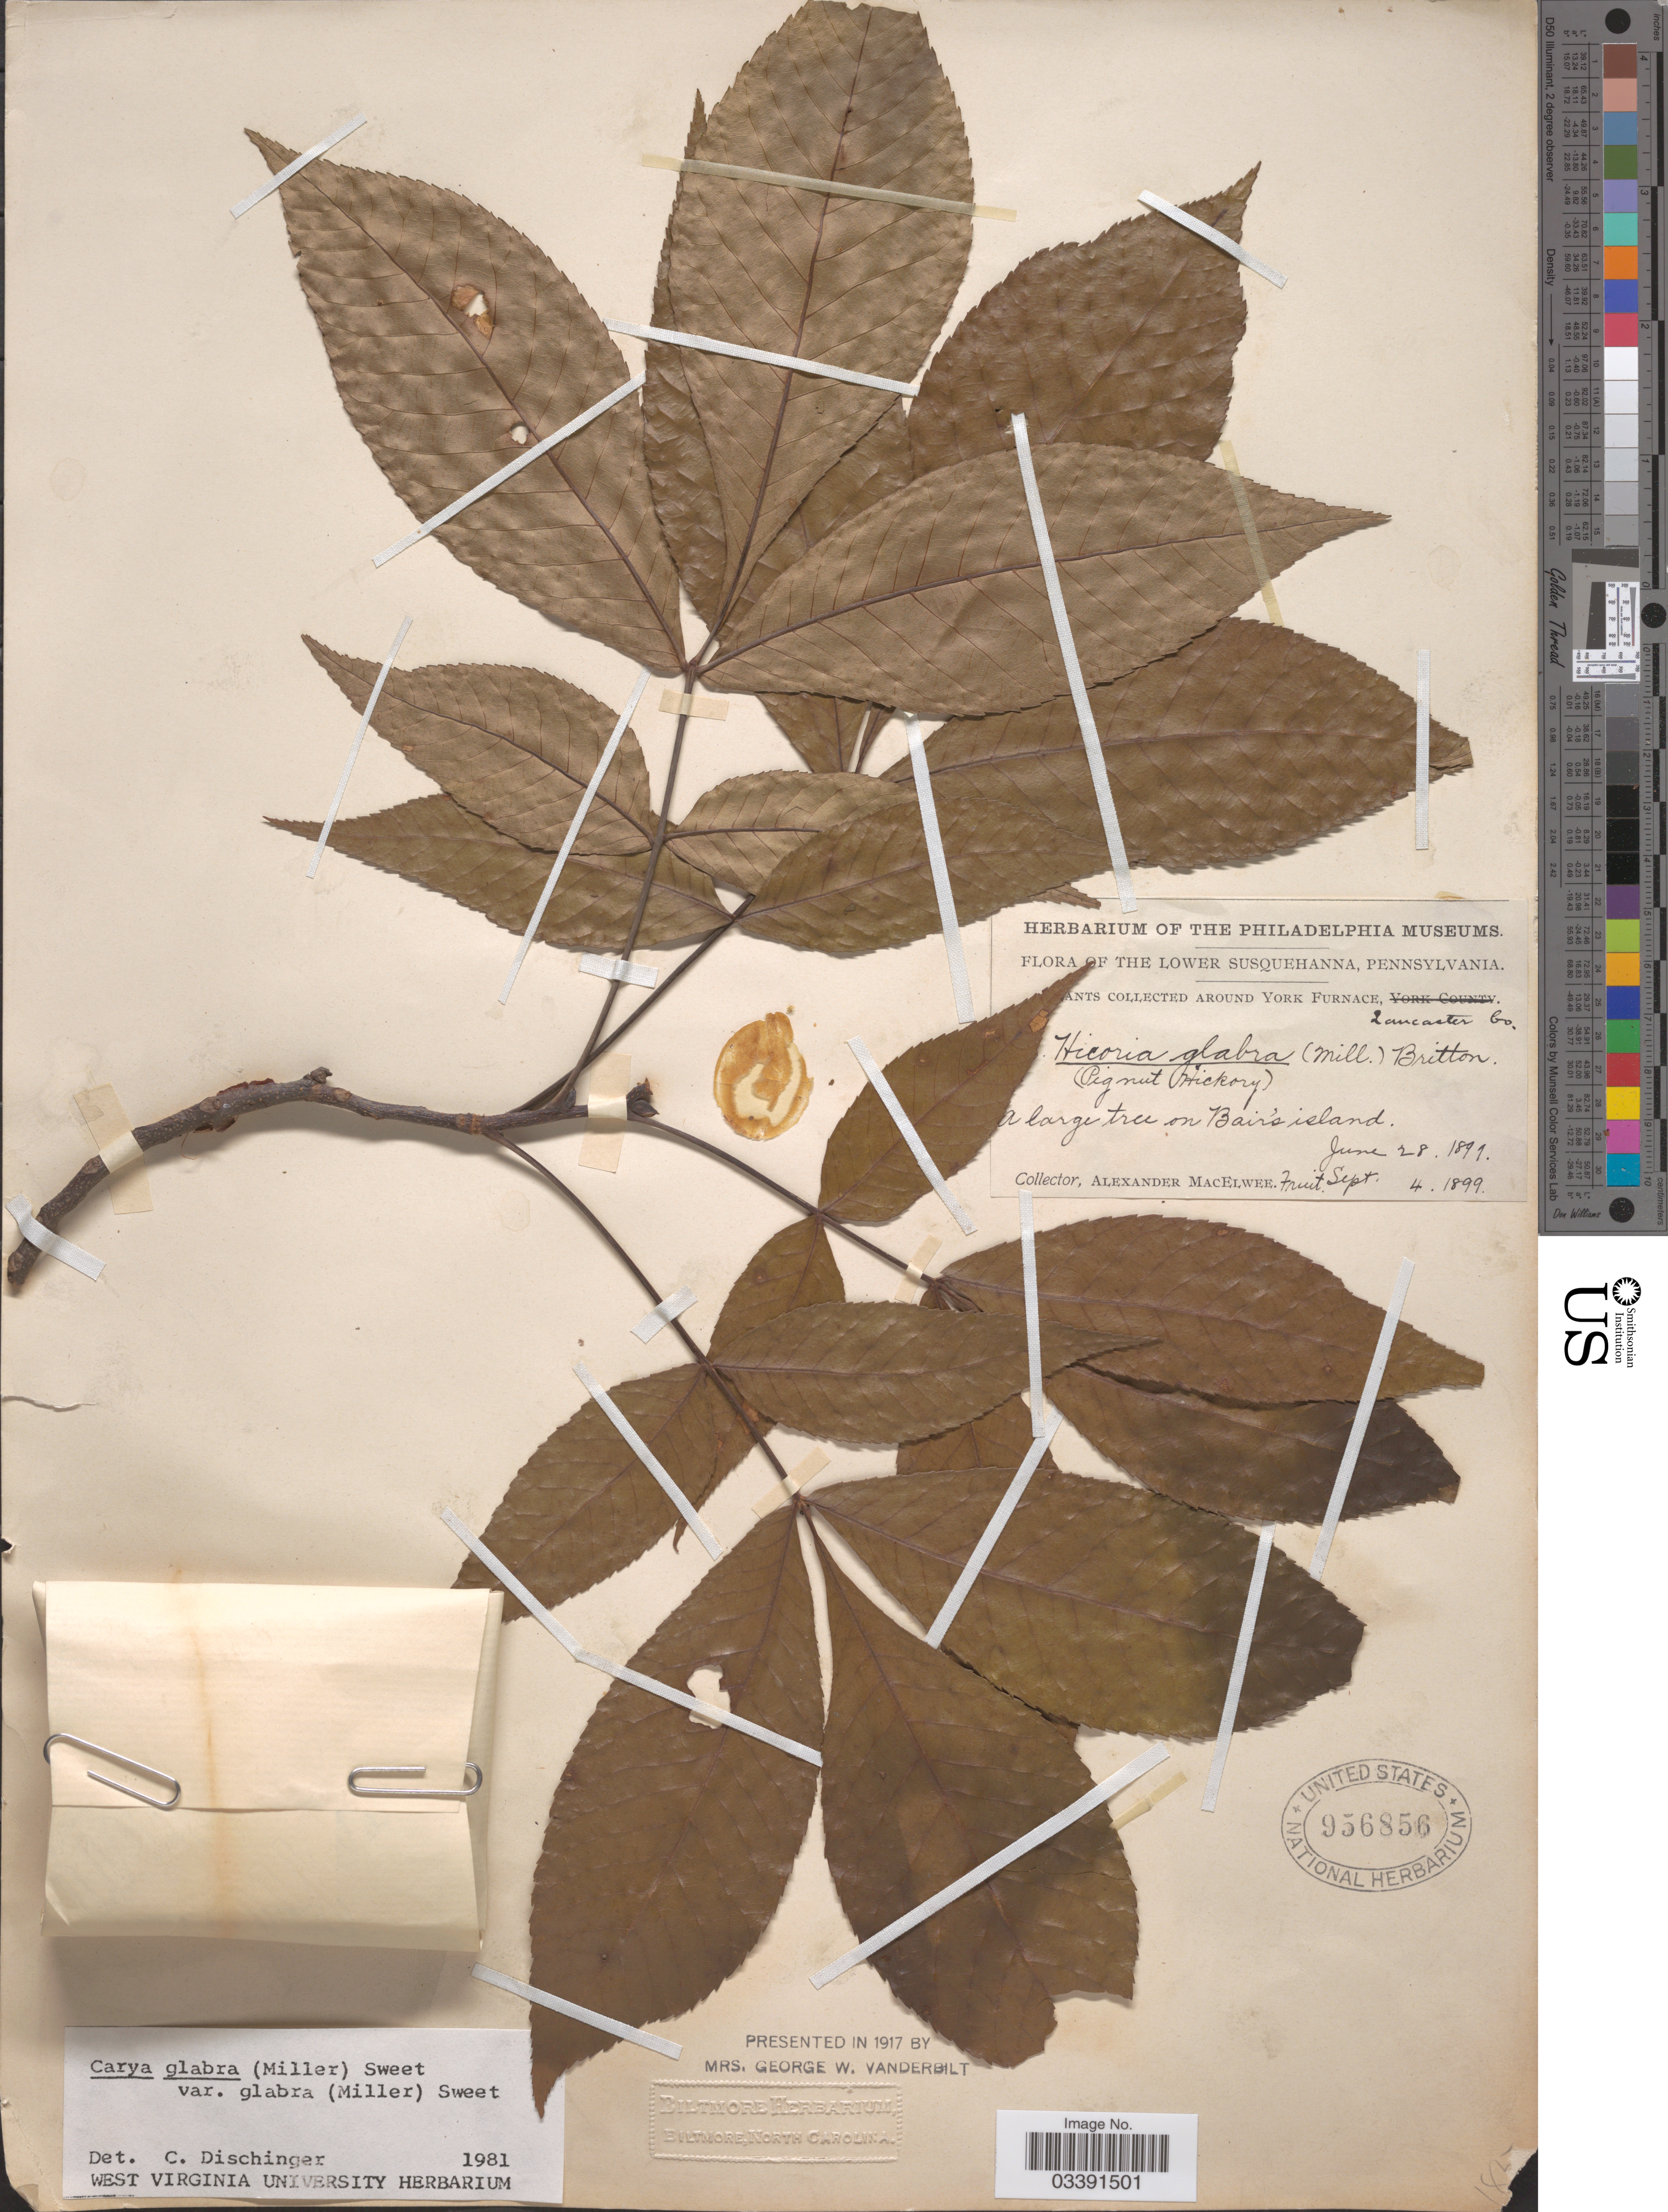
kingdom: Plantae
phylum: Tracheophyta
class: Magnoliopsida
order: Fagales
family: Juglandaceae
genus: Carya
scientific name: Carya glabra var. glabra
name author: (Mill.) Sweet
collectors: A. MacElwee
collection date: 1899-06-28/1899-09-04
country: United States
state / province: Pennsylvania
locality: The Lower Susquehanna. Around York Furnace, Lancaster Co. A large tree on Bair's island.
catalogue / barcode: US 956856